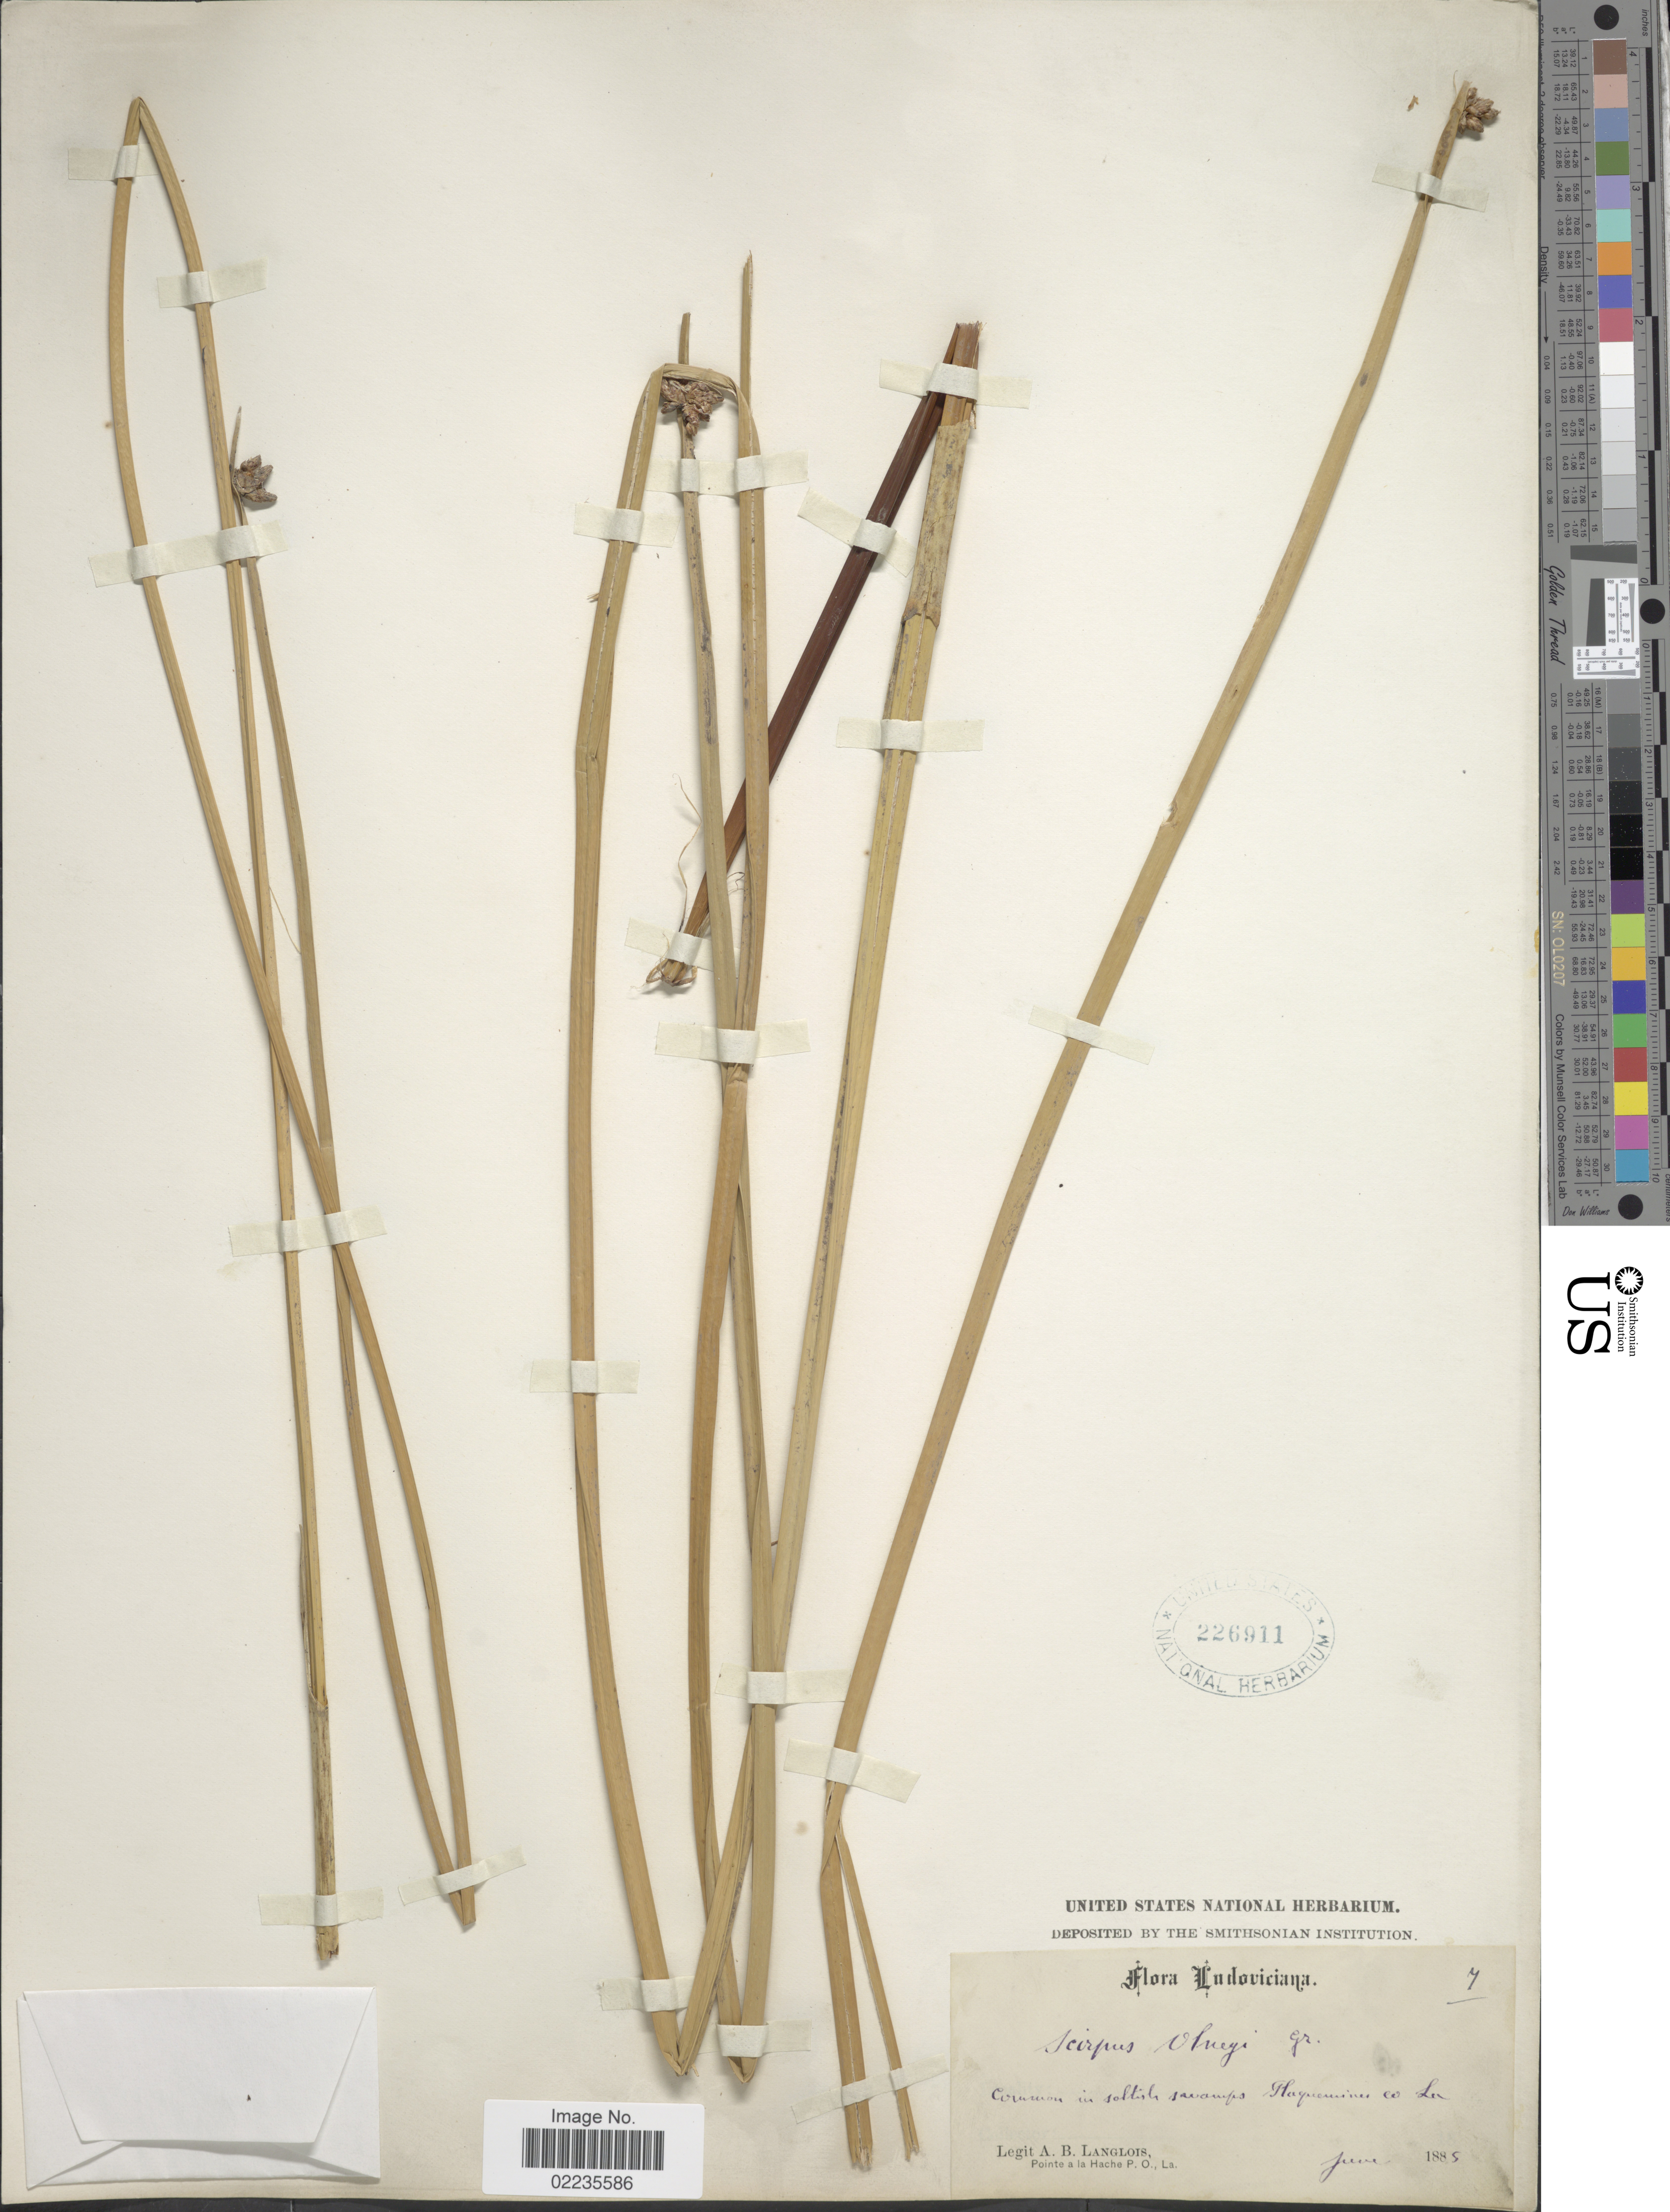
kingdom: Plantae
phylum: Tracheophyta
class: Liliopsida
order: Poales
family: Cyperaceae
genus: Schoenoplectus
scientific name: Schoenoplectus americanus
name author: (Pers.) Volkart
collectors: A. Langlois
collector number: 7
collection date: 1885-06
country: United States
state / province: Louisiana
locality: Common in saltish swamps, Plaqueumines Co.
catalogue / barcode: US 226911